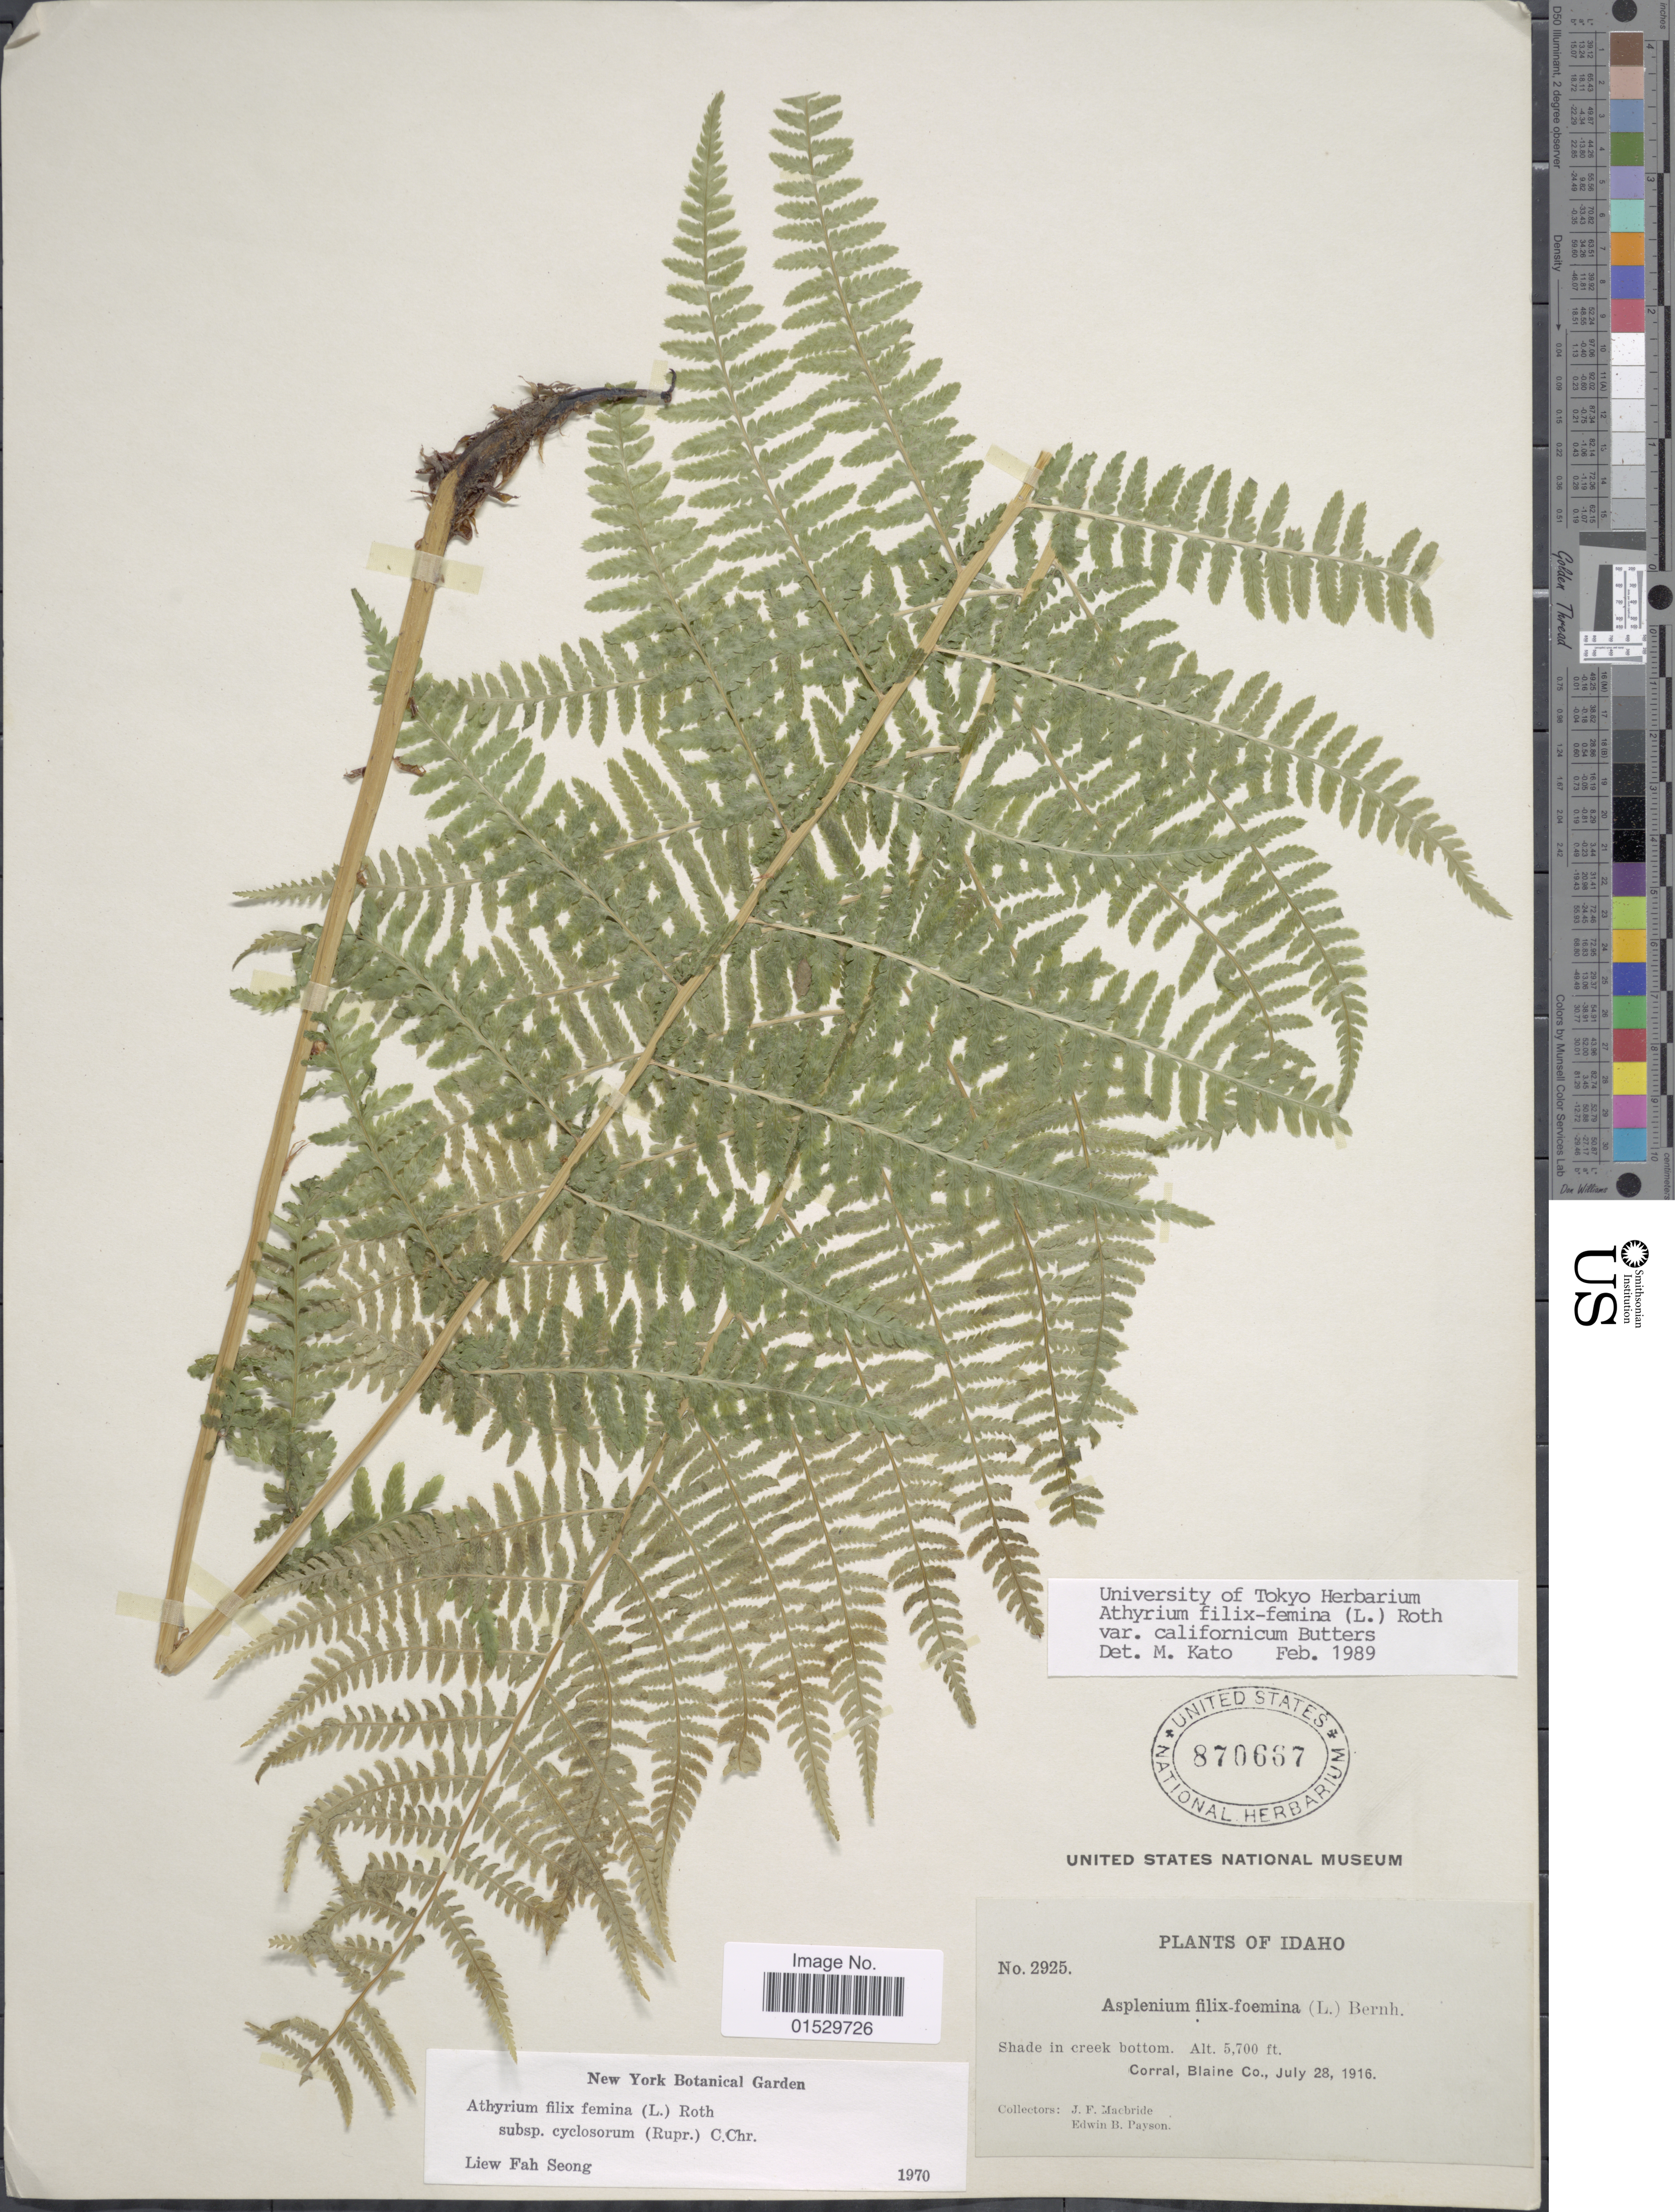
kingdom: Plantae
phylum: Tracheophyta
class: Polypodiopsida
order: Polypodiales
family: Athyriaceae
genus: Athyrium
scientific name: Athyrium filix-femina var. californicum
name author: Butters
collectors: J. F. Macbride & E. B. Payson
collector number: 2925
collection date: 1916-07-28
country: United States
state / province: Idaho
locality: Shade in creek bottom, Corral, Blaine Co.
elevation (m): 1737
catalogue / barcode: US 870667